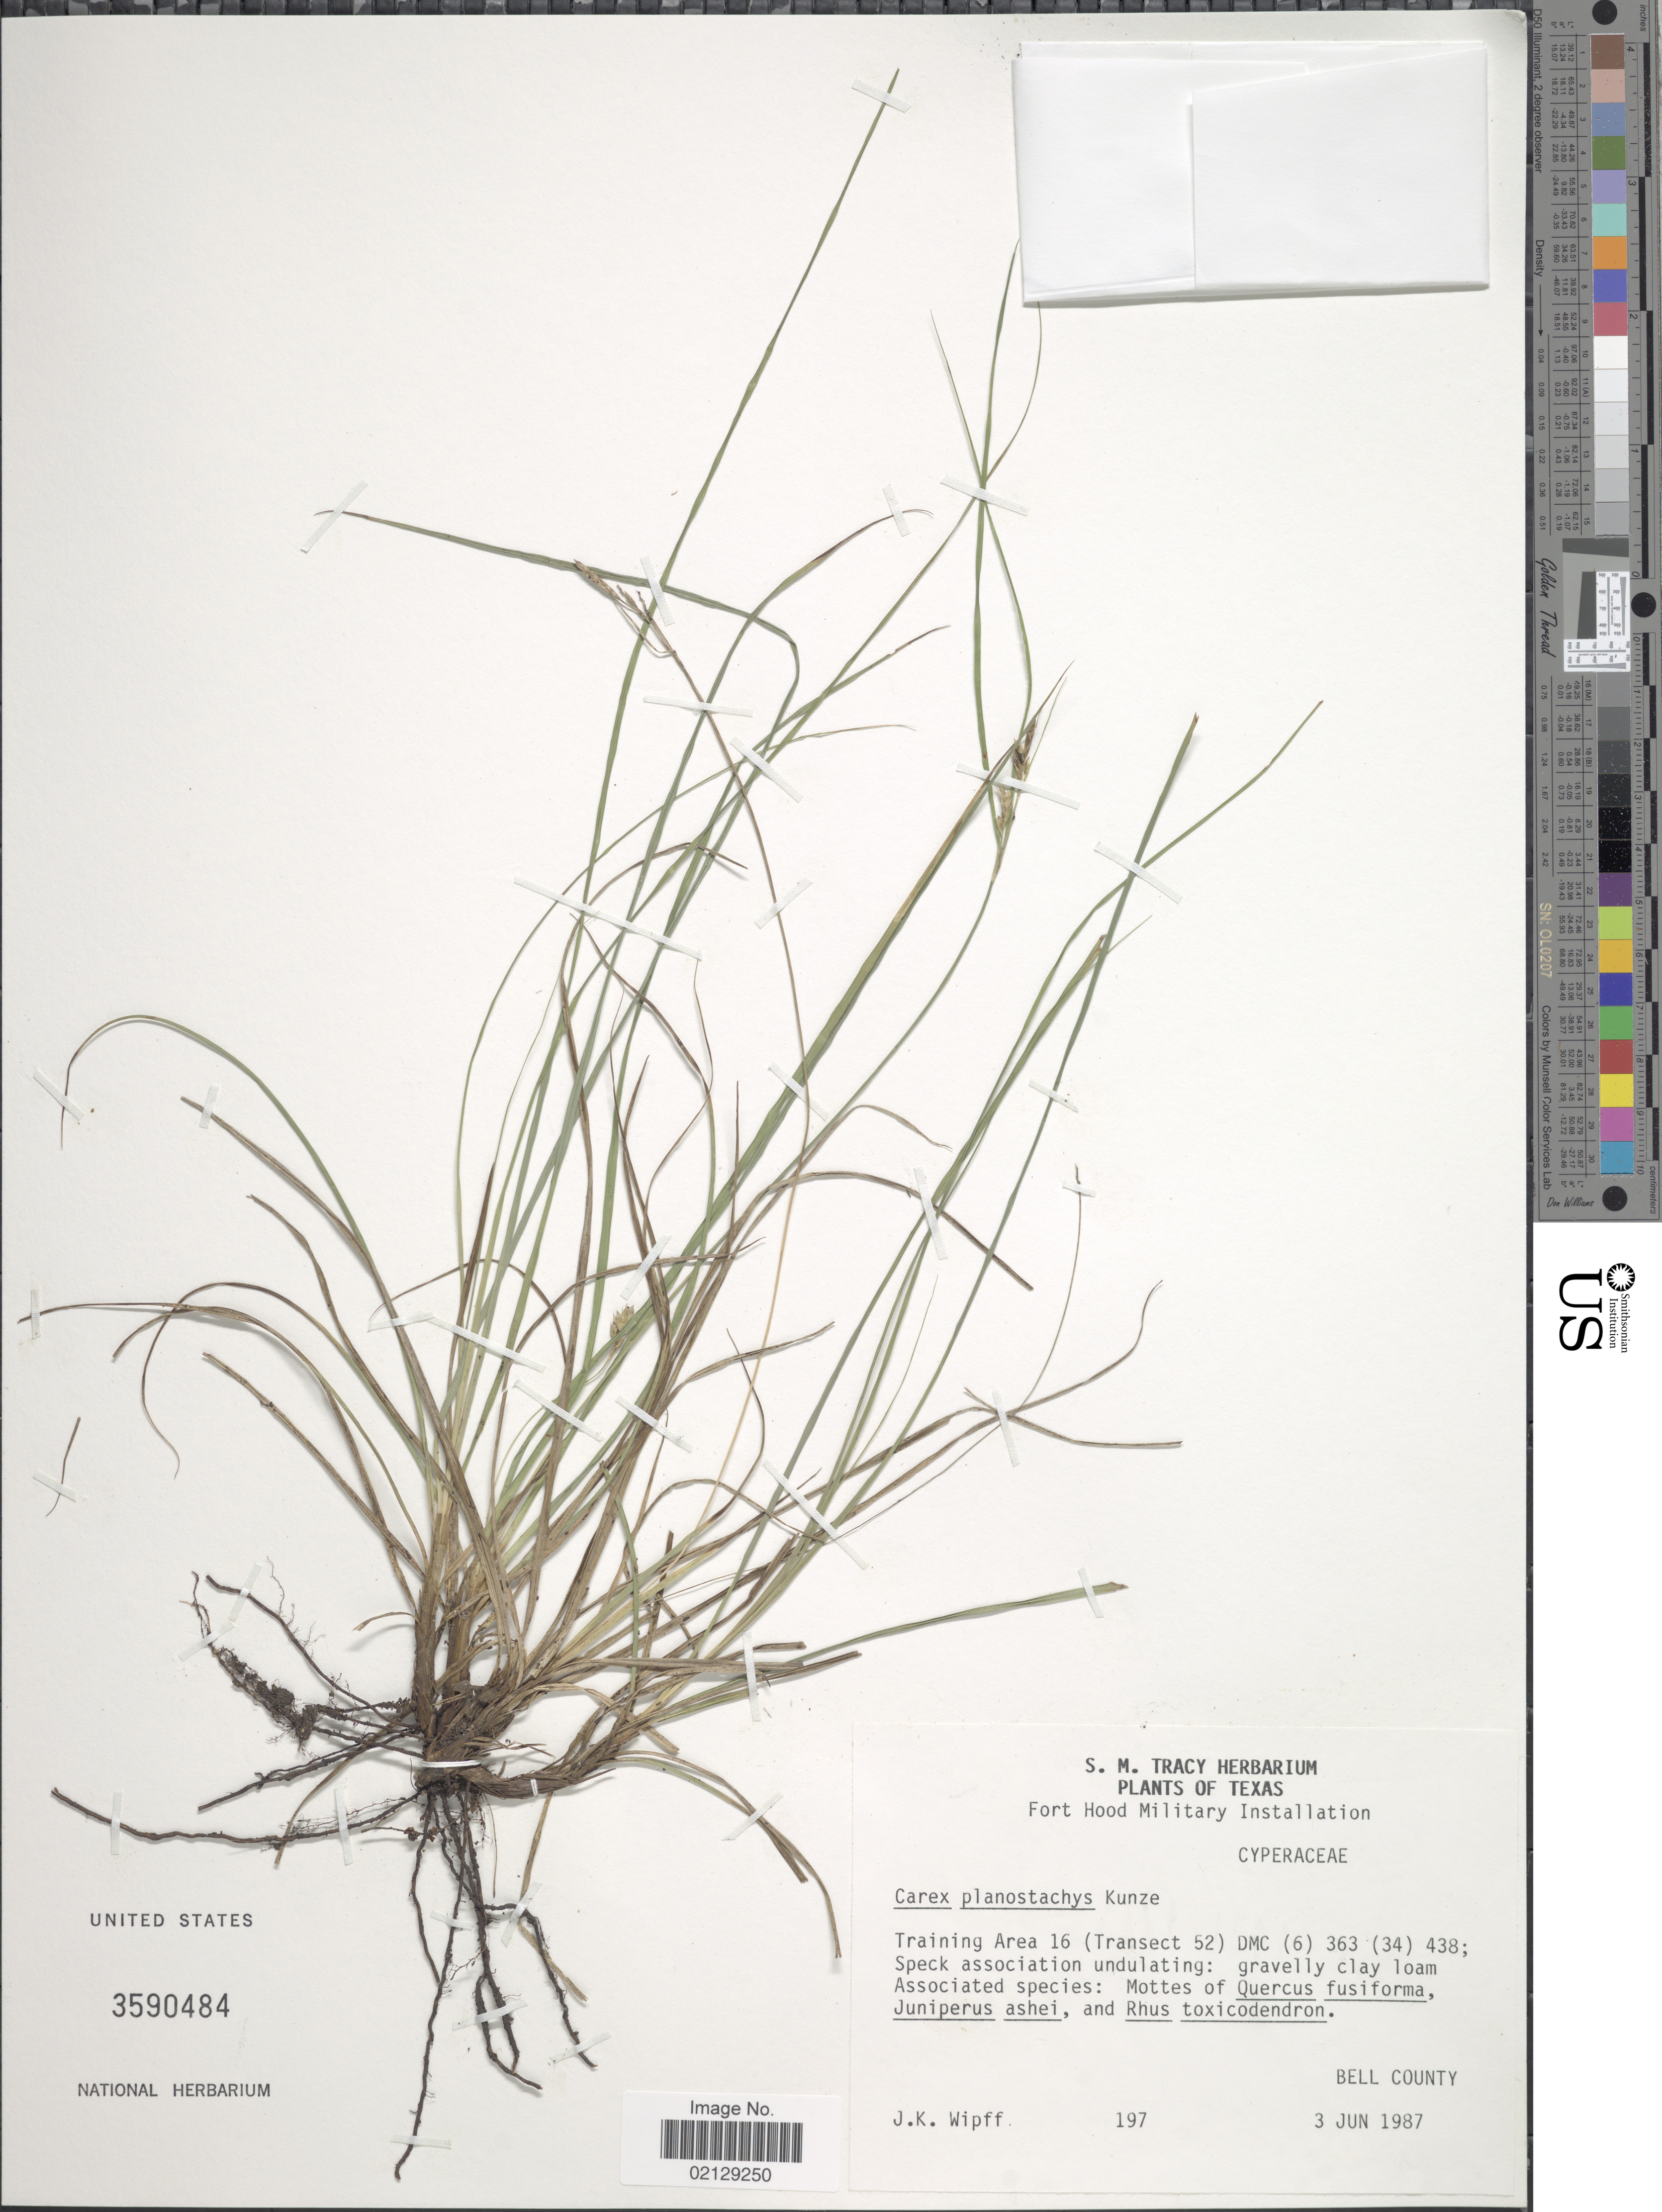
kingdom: Plantae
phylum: Tracheophyta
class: Liliopsida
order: Poales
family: Cyperaceae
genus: Carex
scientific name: Carex planostachys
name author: Kunze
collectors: J. K. Wipff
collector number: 197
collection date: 1987-06-03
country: United States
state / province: Texas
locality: Training Area 16 (Transect 52), DMC (6) 363 (34) 438, Bell County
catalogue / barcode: US 3590484